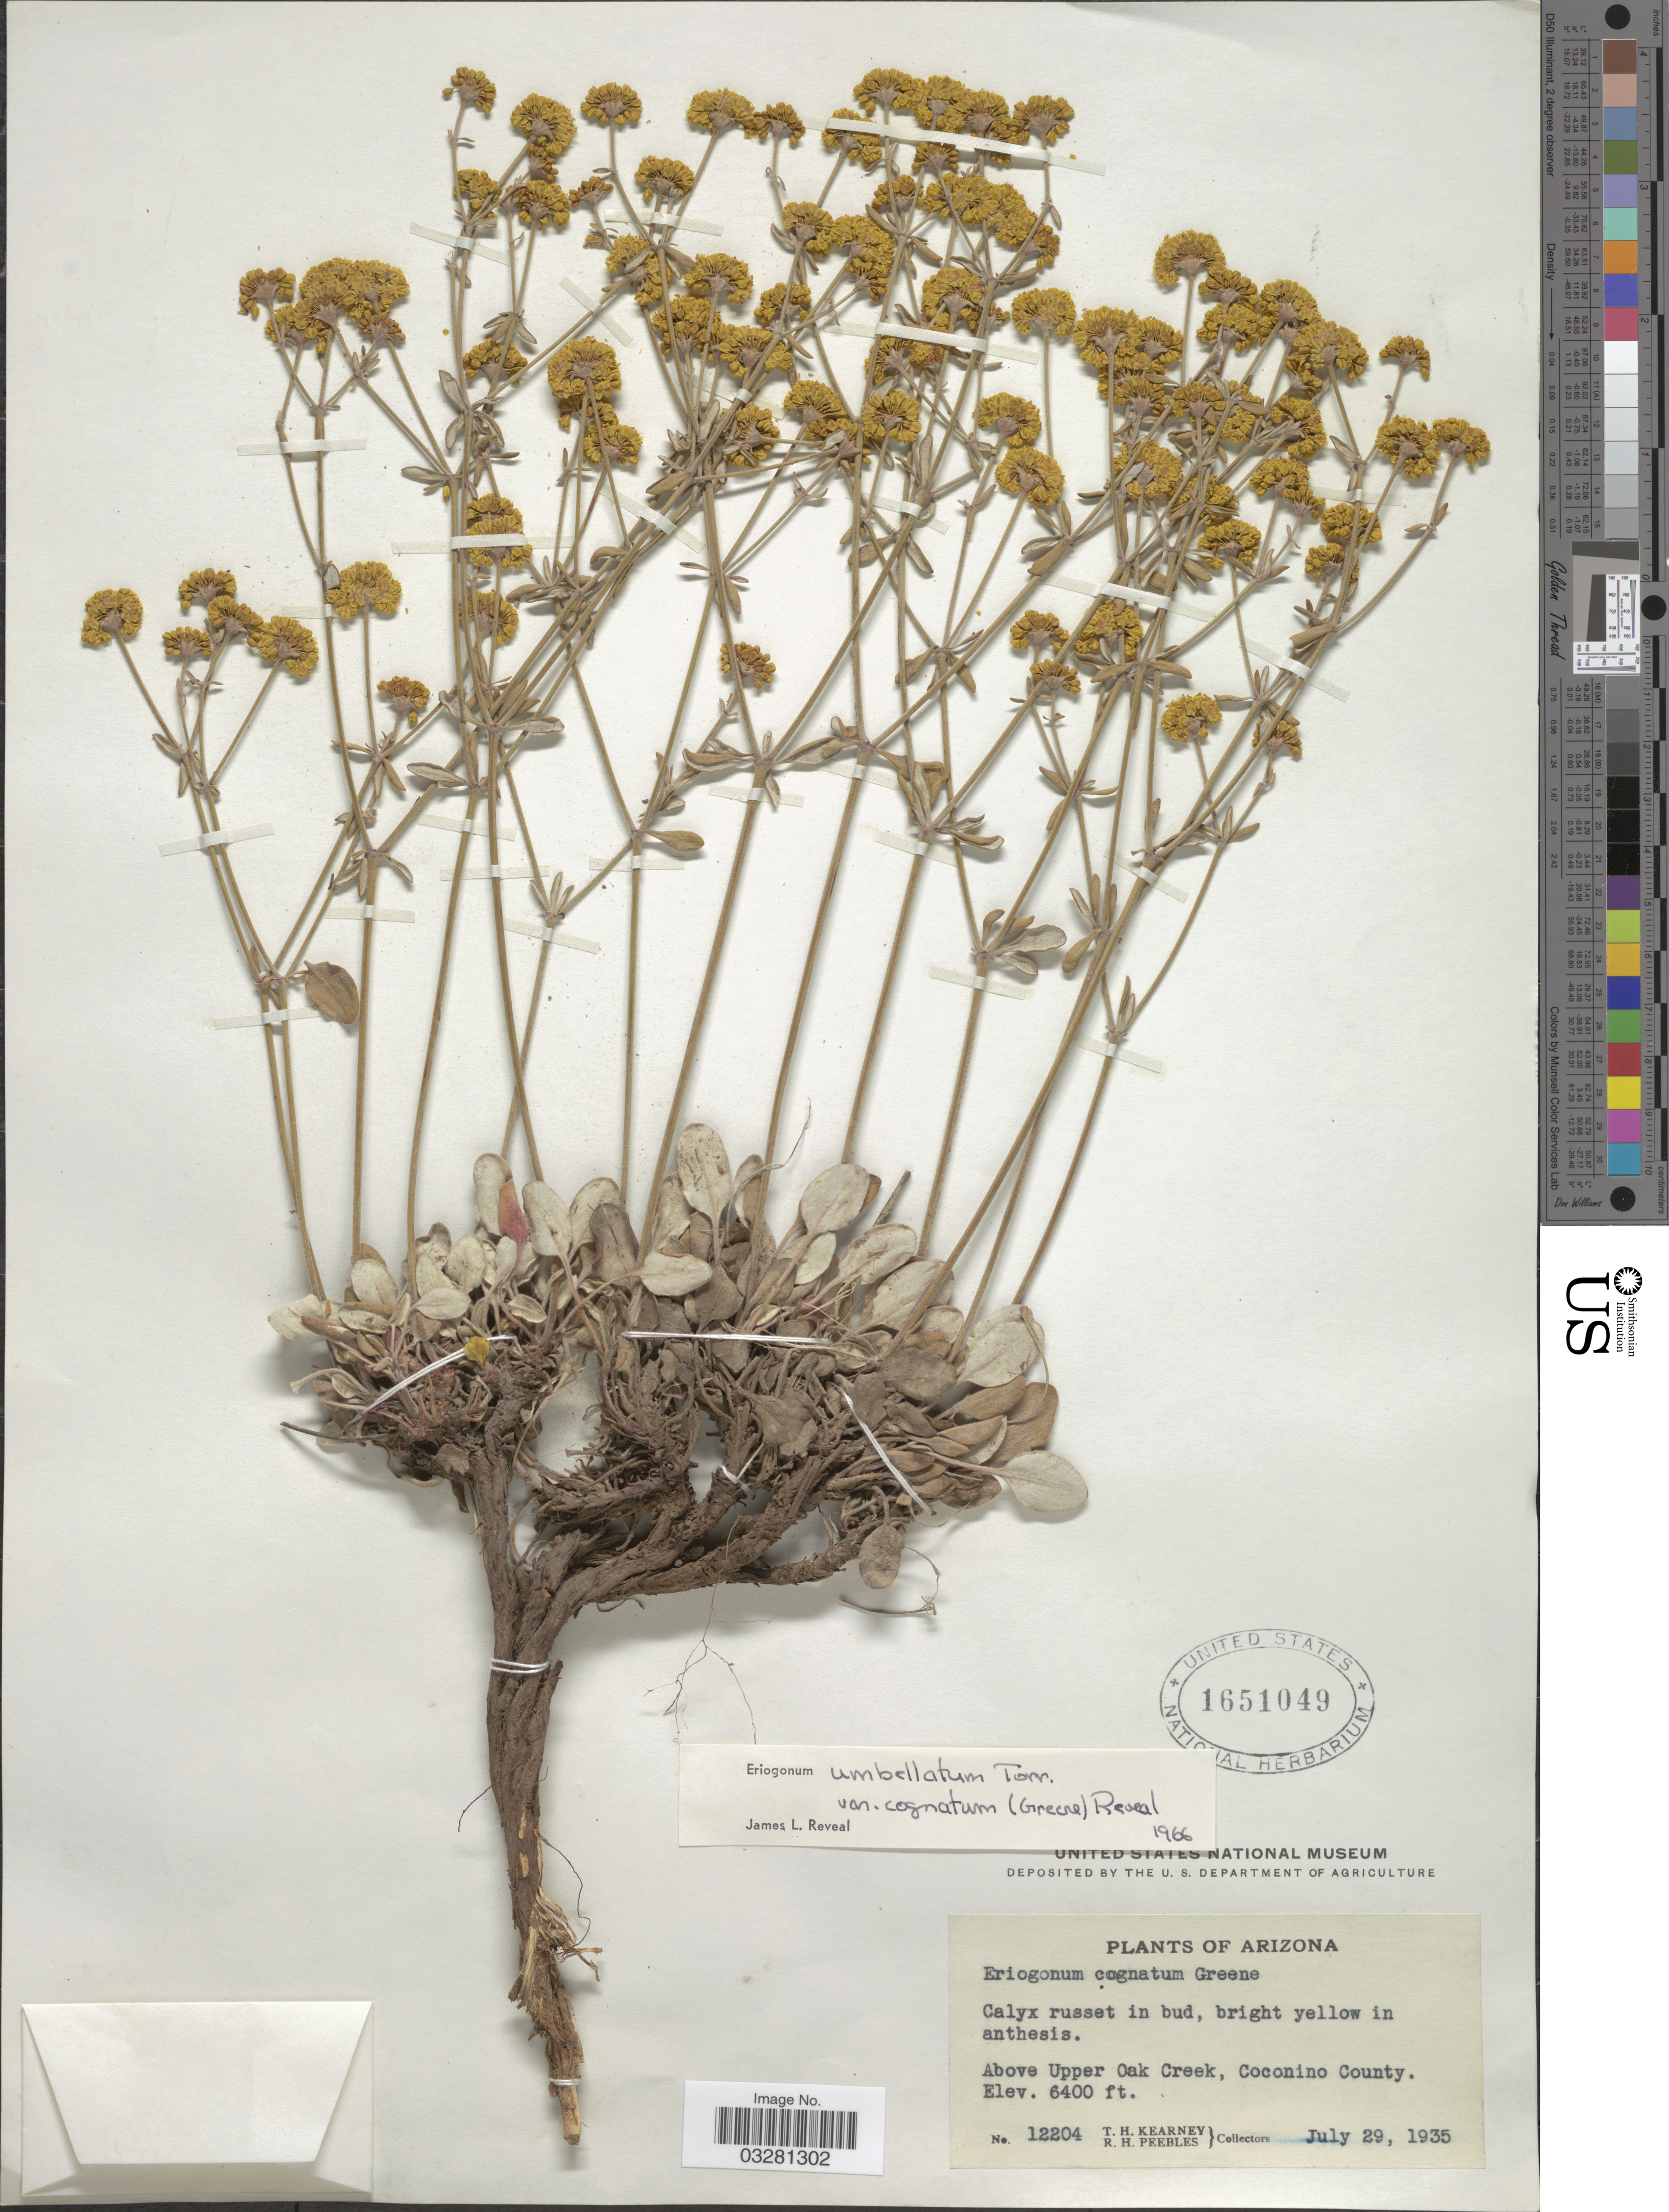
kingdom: Plantae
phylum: Tracheophyta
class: Magnoliopsida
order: Caryophyllales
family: Polygonaceae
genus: Eriogonum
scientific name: Eriogonum umbellatum var. umbellatum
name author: Torr.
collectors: T. H. Kearney & R. H. Peebles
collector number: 12204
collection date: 1935-07-29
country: United States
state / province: Arizona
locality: Above Upper Oak Creek, Coconino County.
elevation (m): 1951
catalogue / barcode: US 1651049